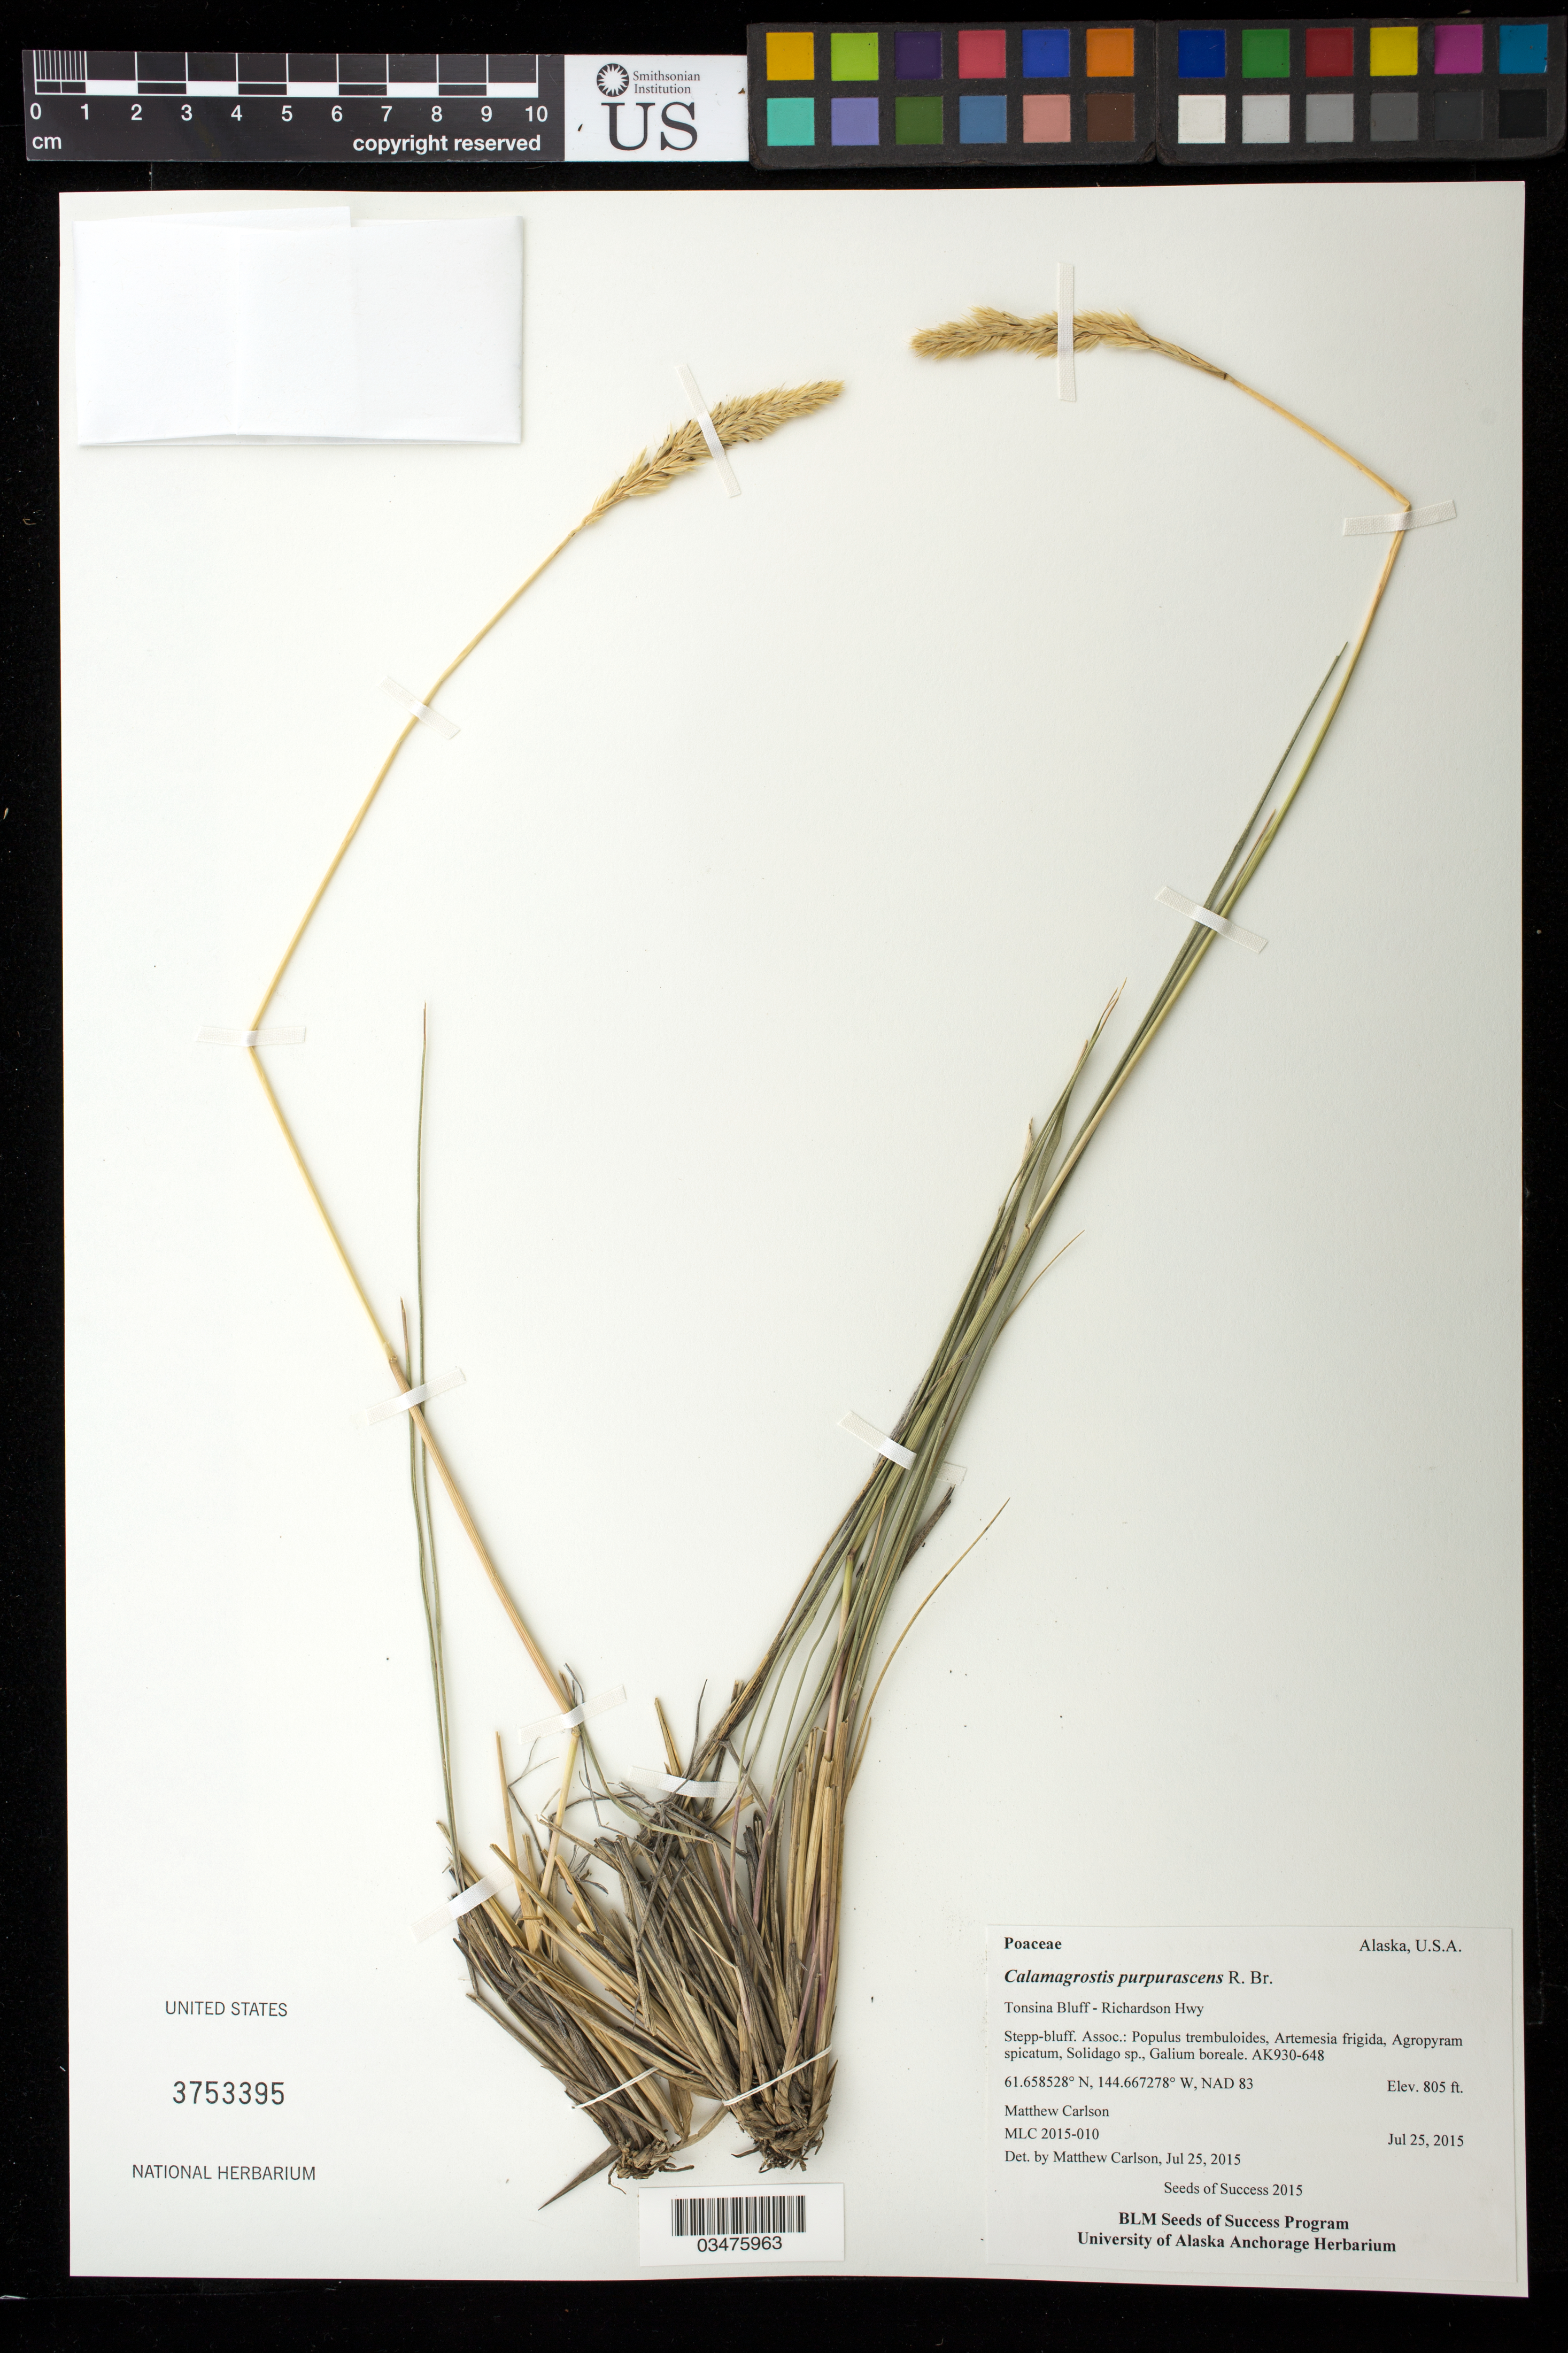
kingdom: Plantae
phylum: Tracheophyta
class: Liliopsida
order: Poales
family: Poaceae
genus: Calamagrostis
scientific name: Calamagrostis purpurascens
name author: R. Br.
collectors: M. Carlson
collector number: AK930-648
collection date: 2015-07-25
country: United States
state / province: Alaska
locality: Tonsina Bluff- Richardson Hwy.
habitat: Steppe - bluff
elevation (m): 245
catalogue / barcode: US 3753395